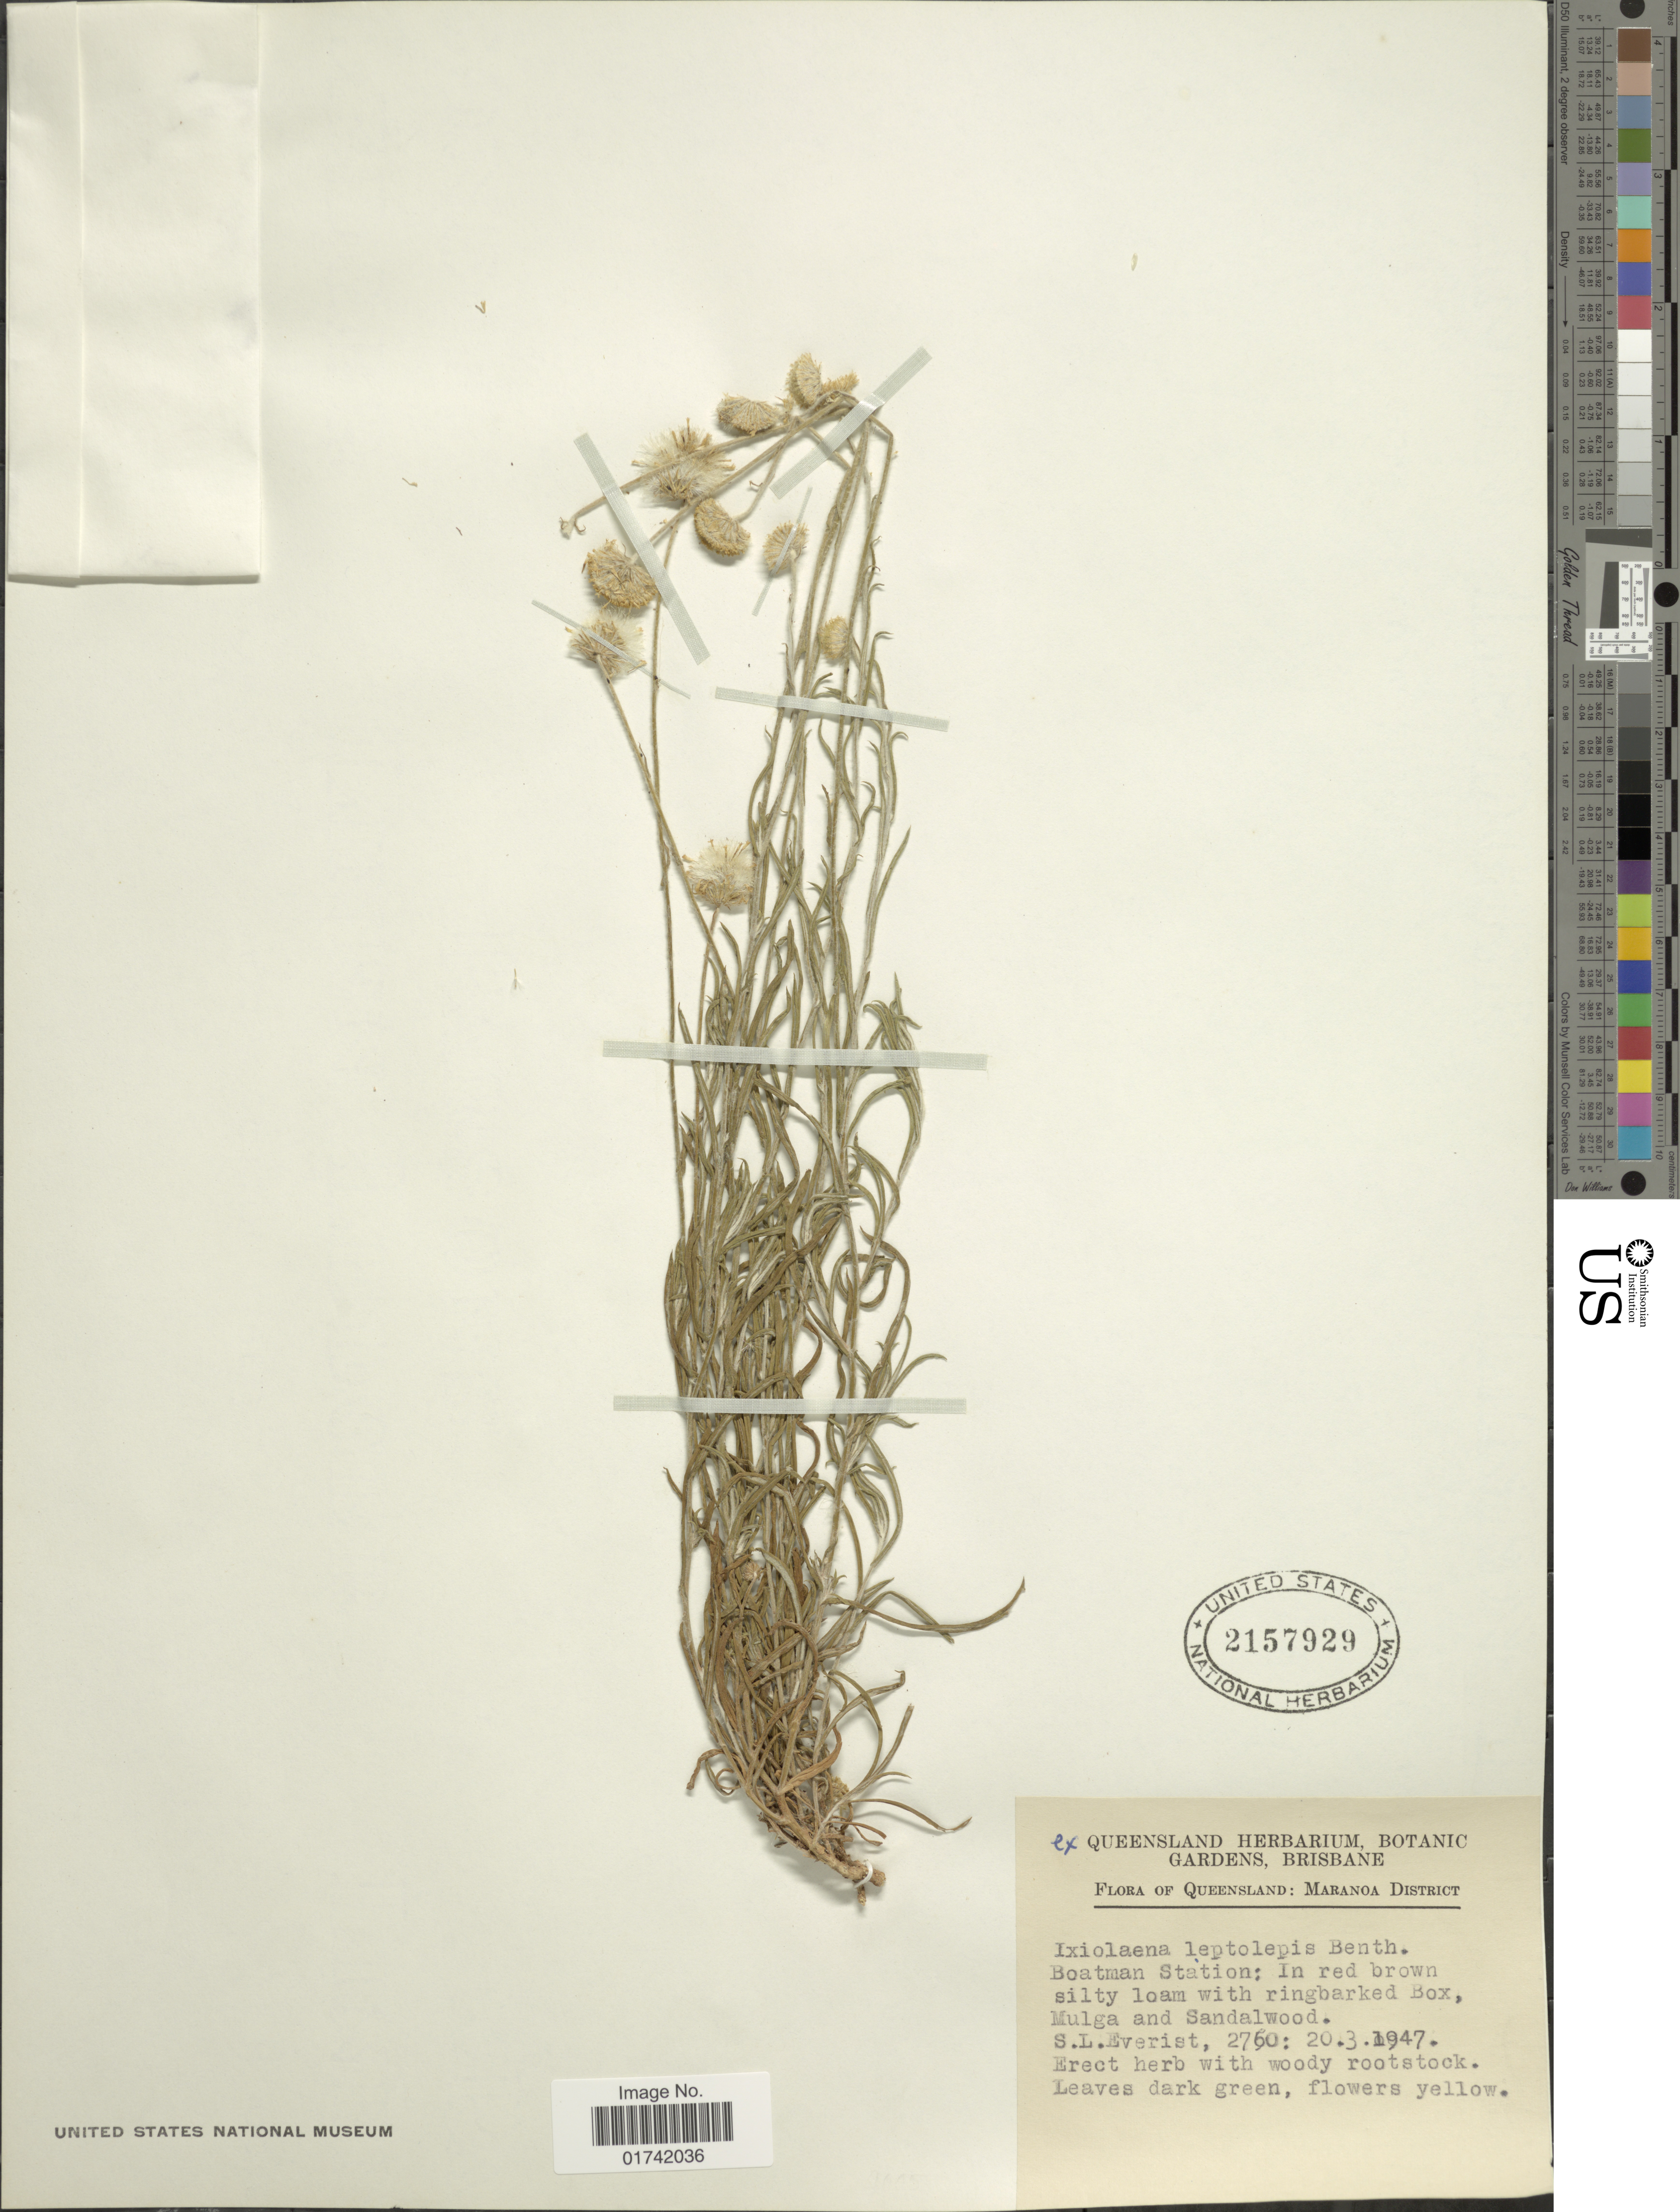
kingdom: Plantae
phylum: Tracheophyta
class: Magnoliopsida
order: Asterales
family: Asteraceae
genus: Ixiolaena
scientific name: Ixiolaena leptolepis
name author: (DC.) Benth.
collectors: S. Everist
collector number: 2760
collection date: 1947-03-20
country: Australia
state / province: Queensland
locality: Boatman Station, Mulga and Sandalwood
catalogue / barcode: US 2157929